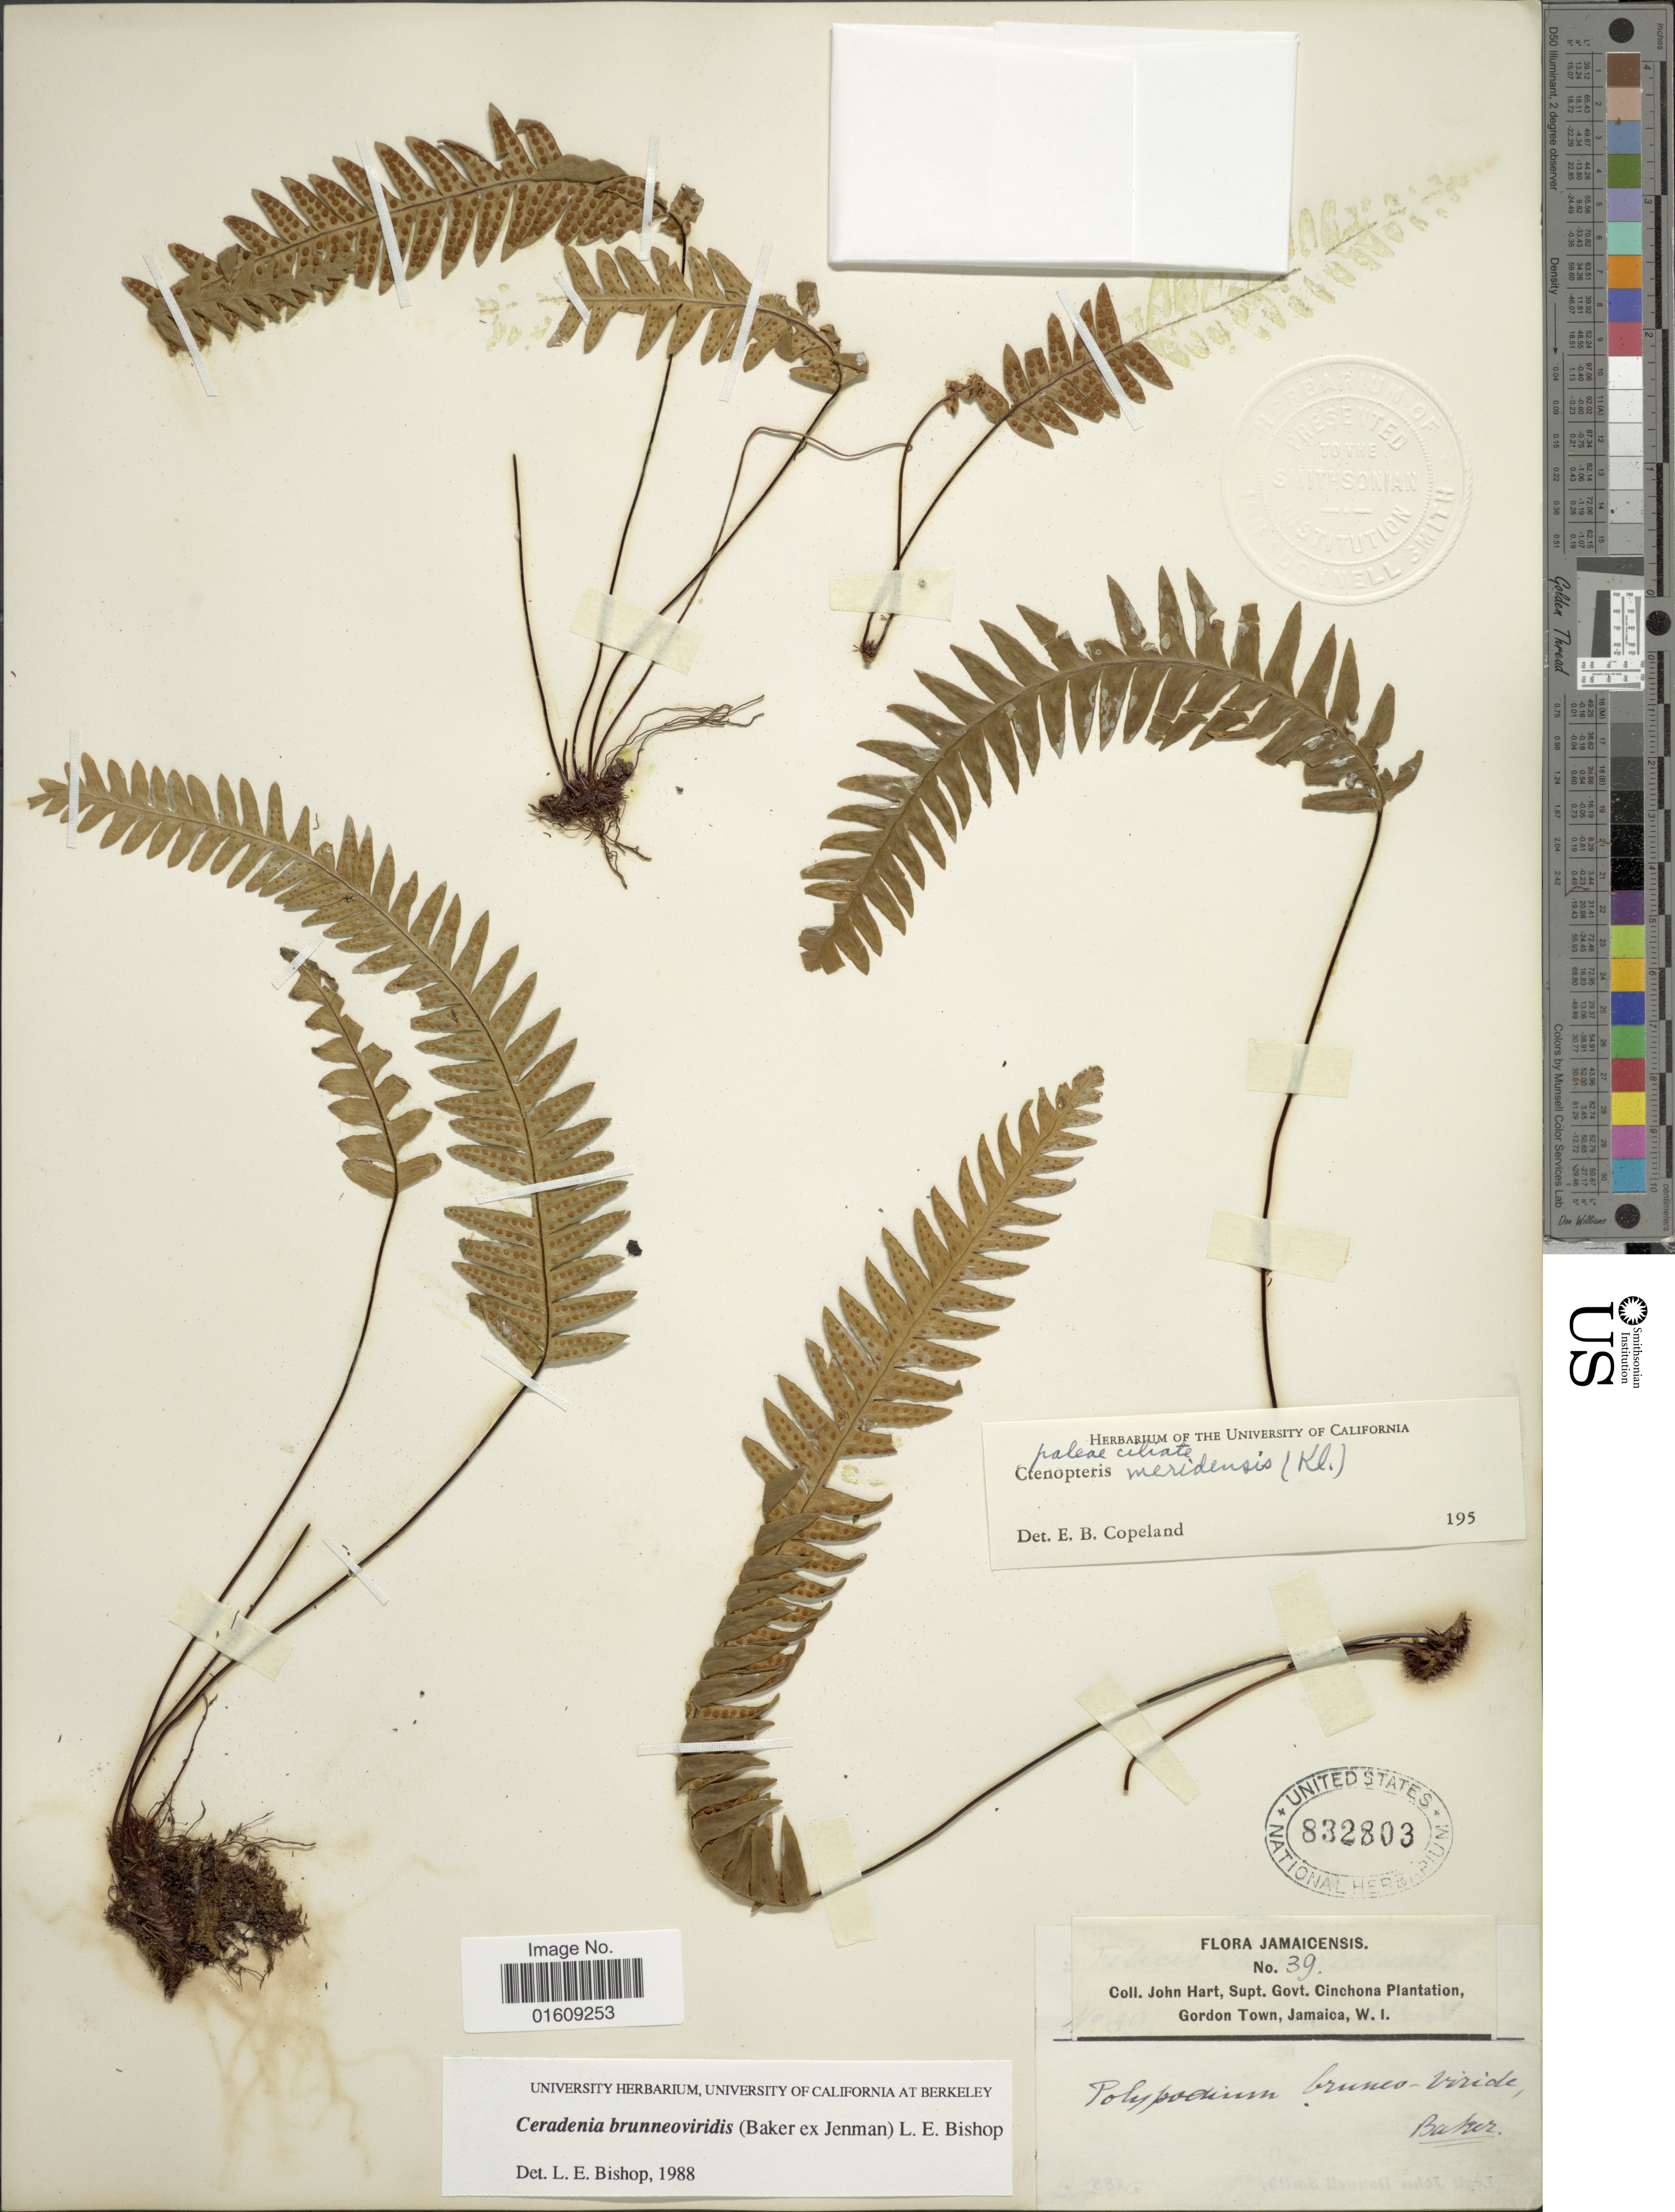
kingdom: Plantae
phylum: Tracheophyta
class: Polypodiopsida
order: Polypodiales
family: Polypodiaceae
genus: Ceradenia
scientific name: Ceradenia brunneoviridis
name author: (Baker ex Jenman) L.E. Bishop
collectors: J. H. Hart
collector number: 39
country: Jamaica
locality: Jamaica.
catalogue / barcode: US 832803